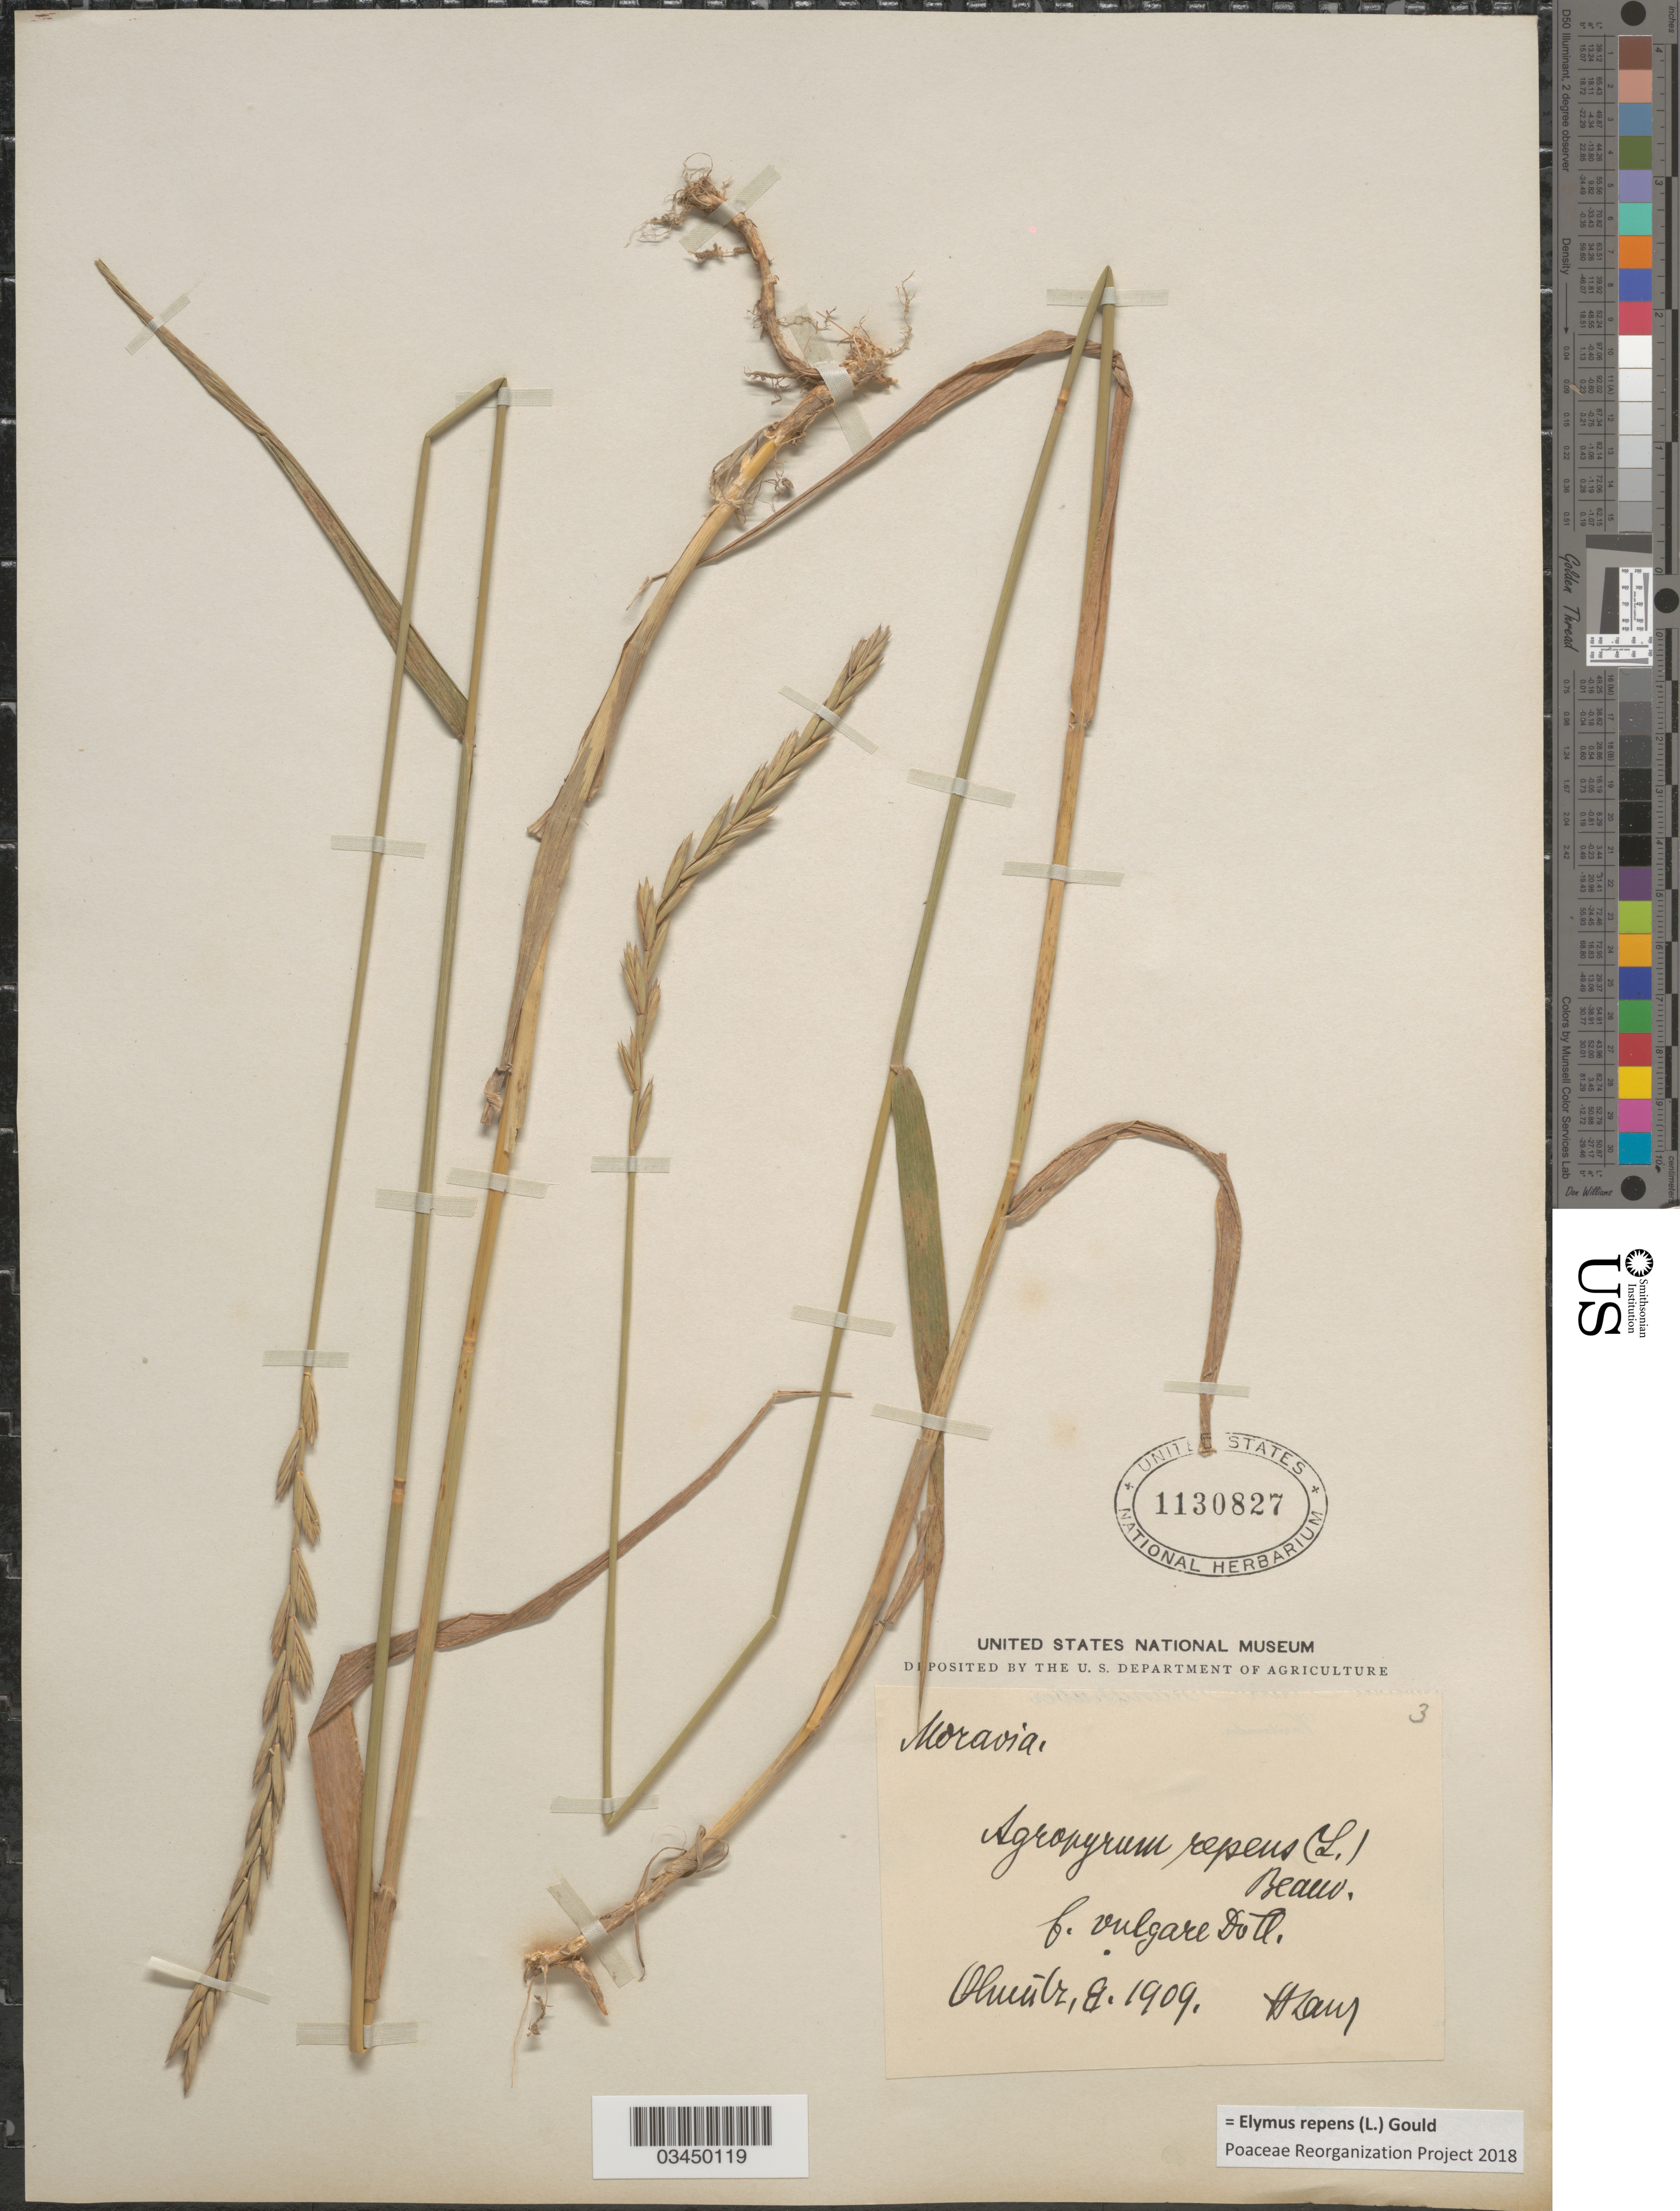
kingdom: Plantae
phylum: Tracheophyta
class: Liliopsida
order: Poales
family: Poaceae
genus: Elymus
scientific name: Elymus repens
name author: (L.) Gould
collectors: H. Laus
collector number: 3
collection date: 1909-08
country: Czechia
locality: Moravia. Olmütz.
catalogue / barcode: US 1130827